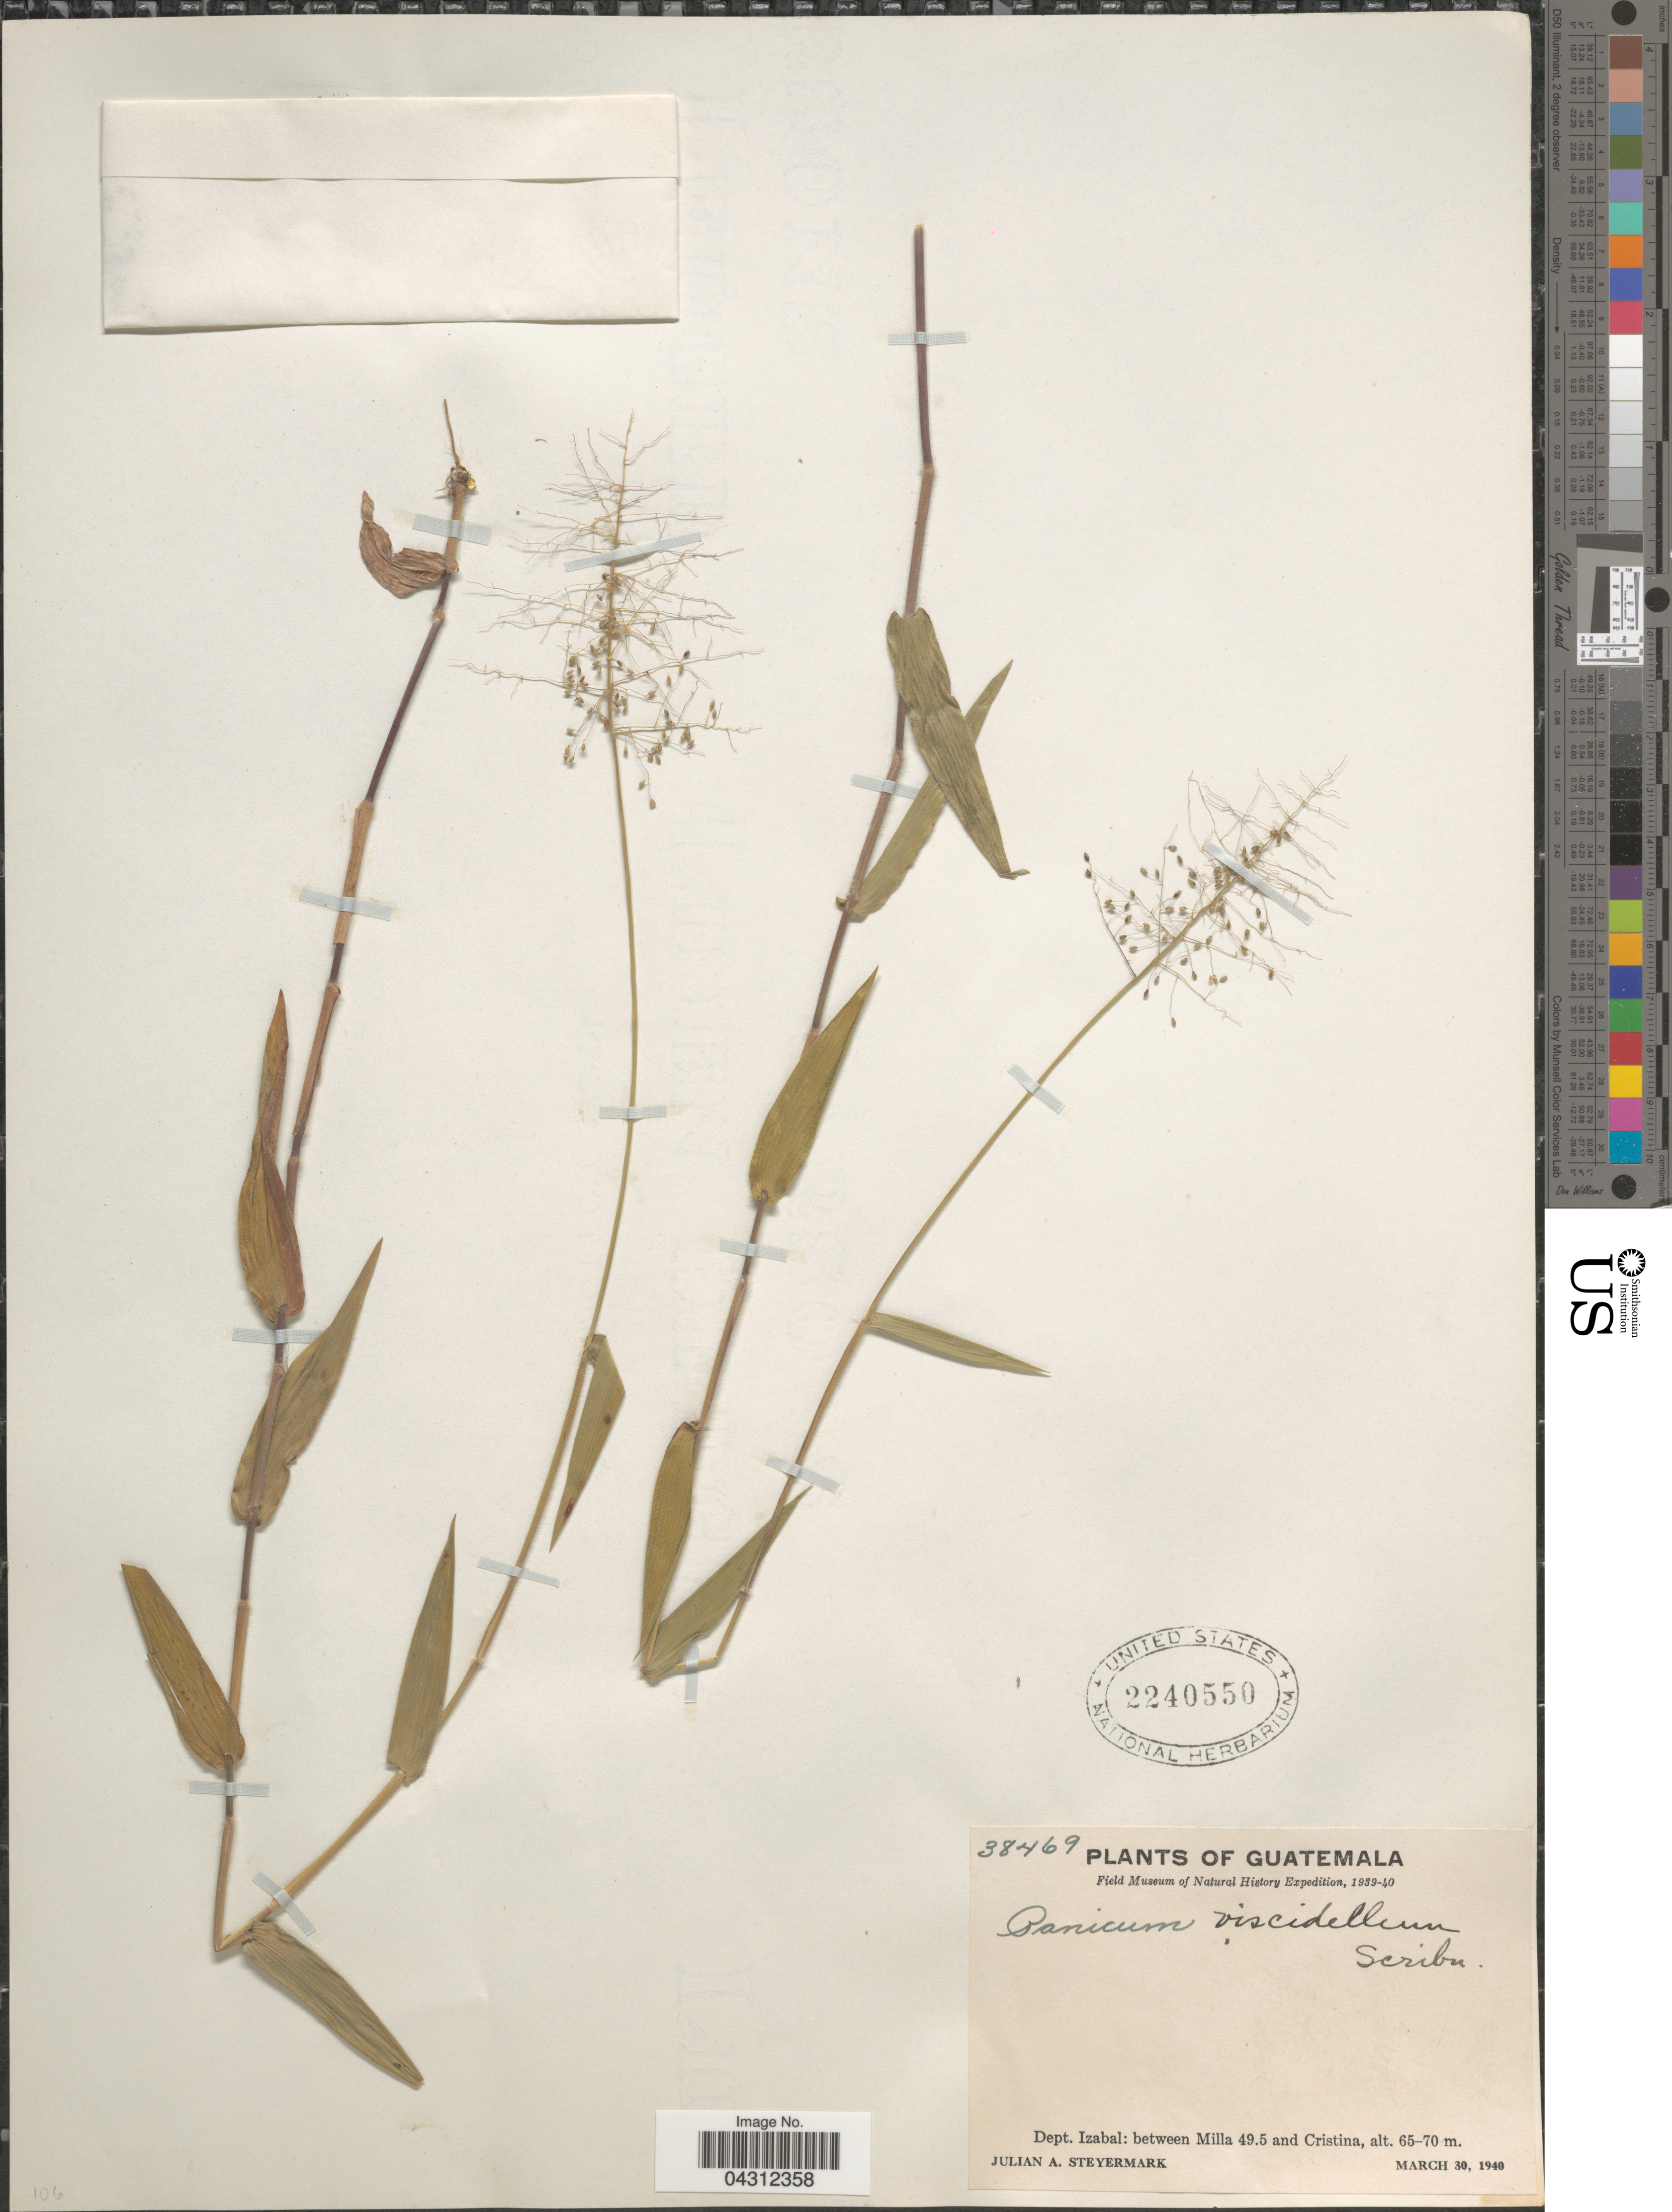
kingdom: Plantae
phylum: Tracheophyta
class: Liliopsida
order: Poales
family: Poaceae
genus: Dichanthelium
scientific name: Dichanthelium viscidellum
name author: (Scribn.) Gould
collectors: J. Steyermark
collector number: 38469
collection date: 1940-03-30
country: Guatemala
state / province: Izabal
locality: Field Museum of Natural History Expedition, 1939-40. Dept. Izabal: between Milla 49.5 and Cristina.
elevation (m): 65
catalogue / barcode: US 2240550